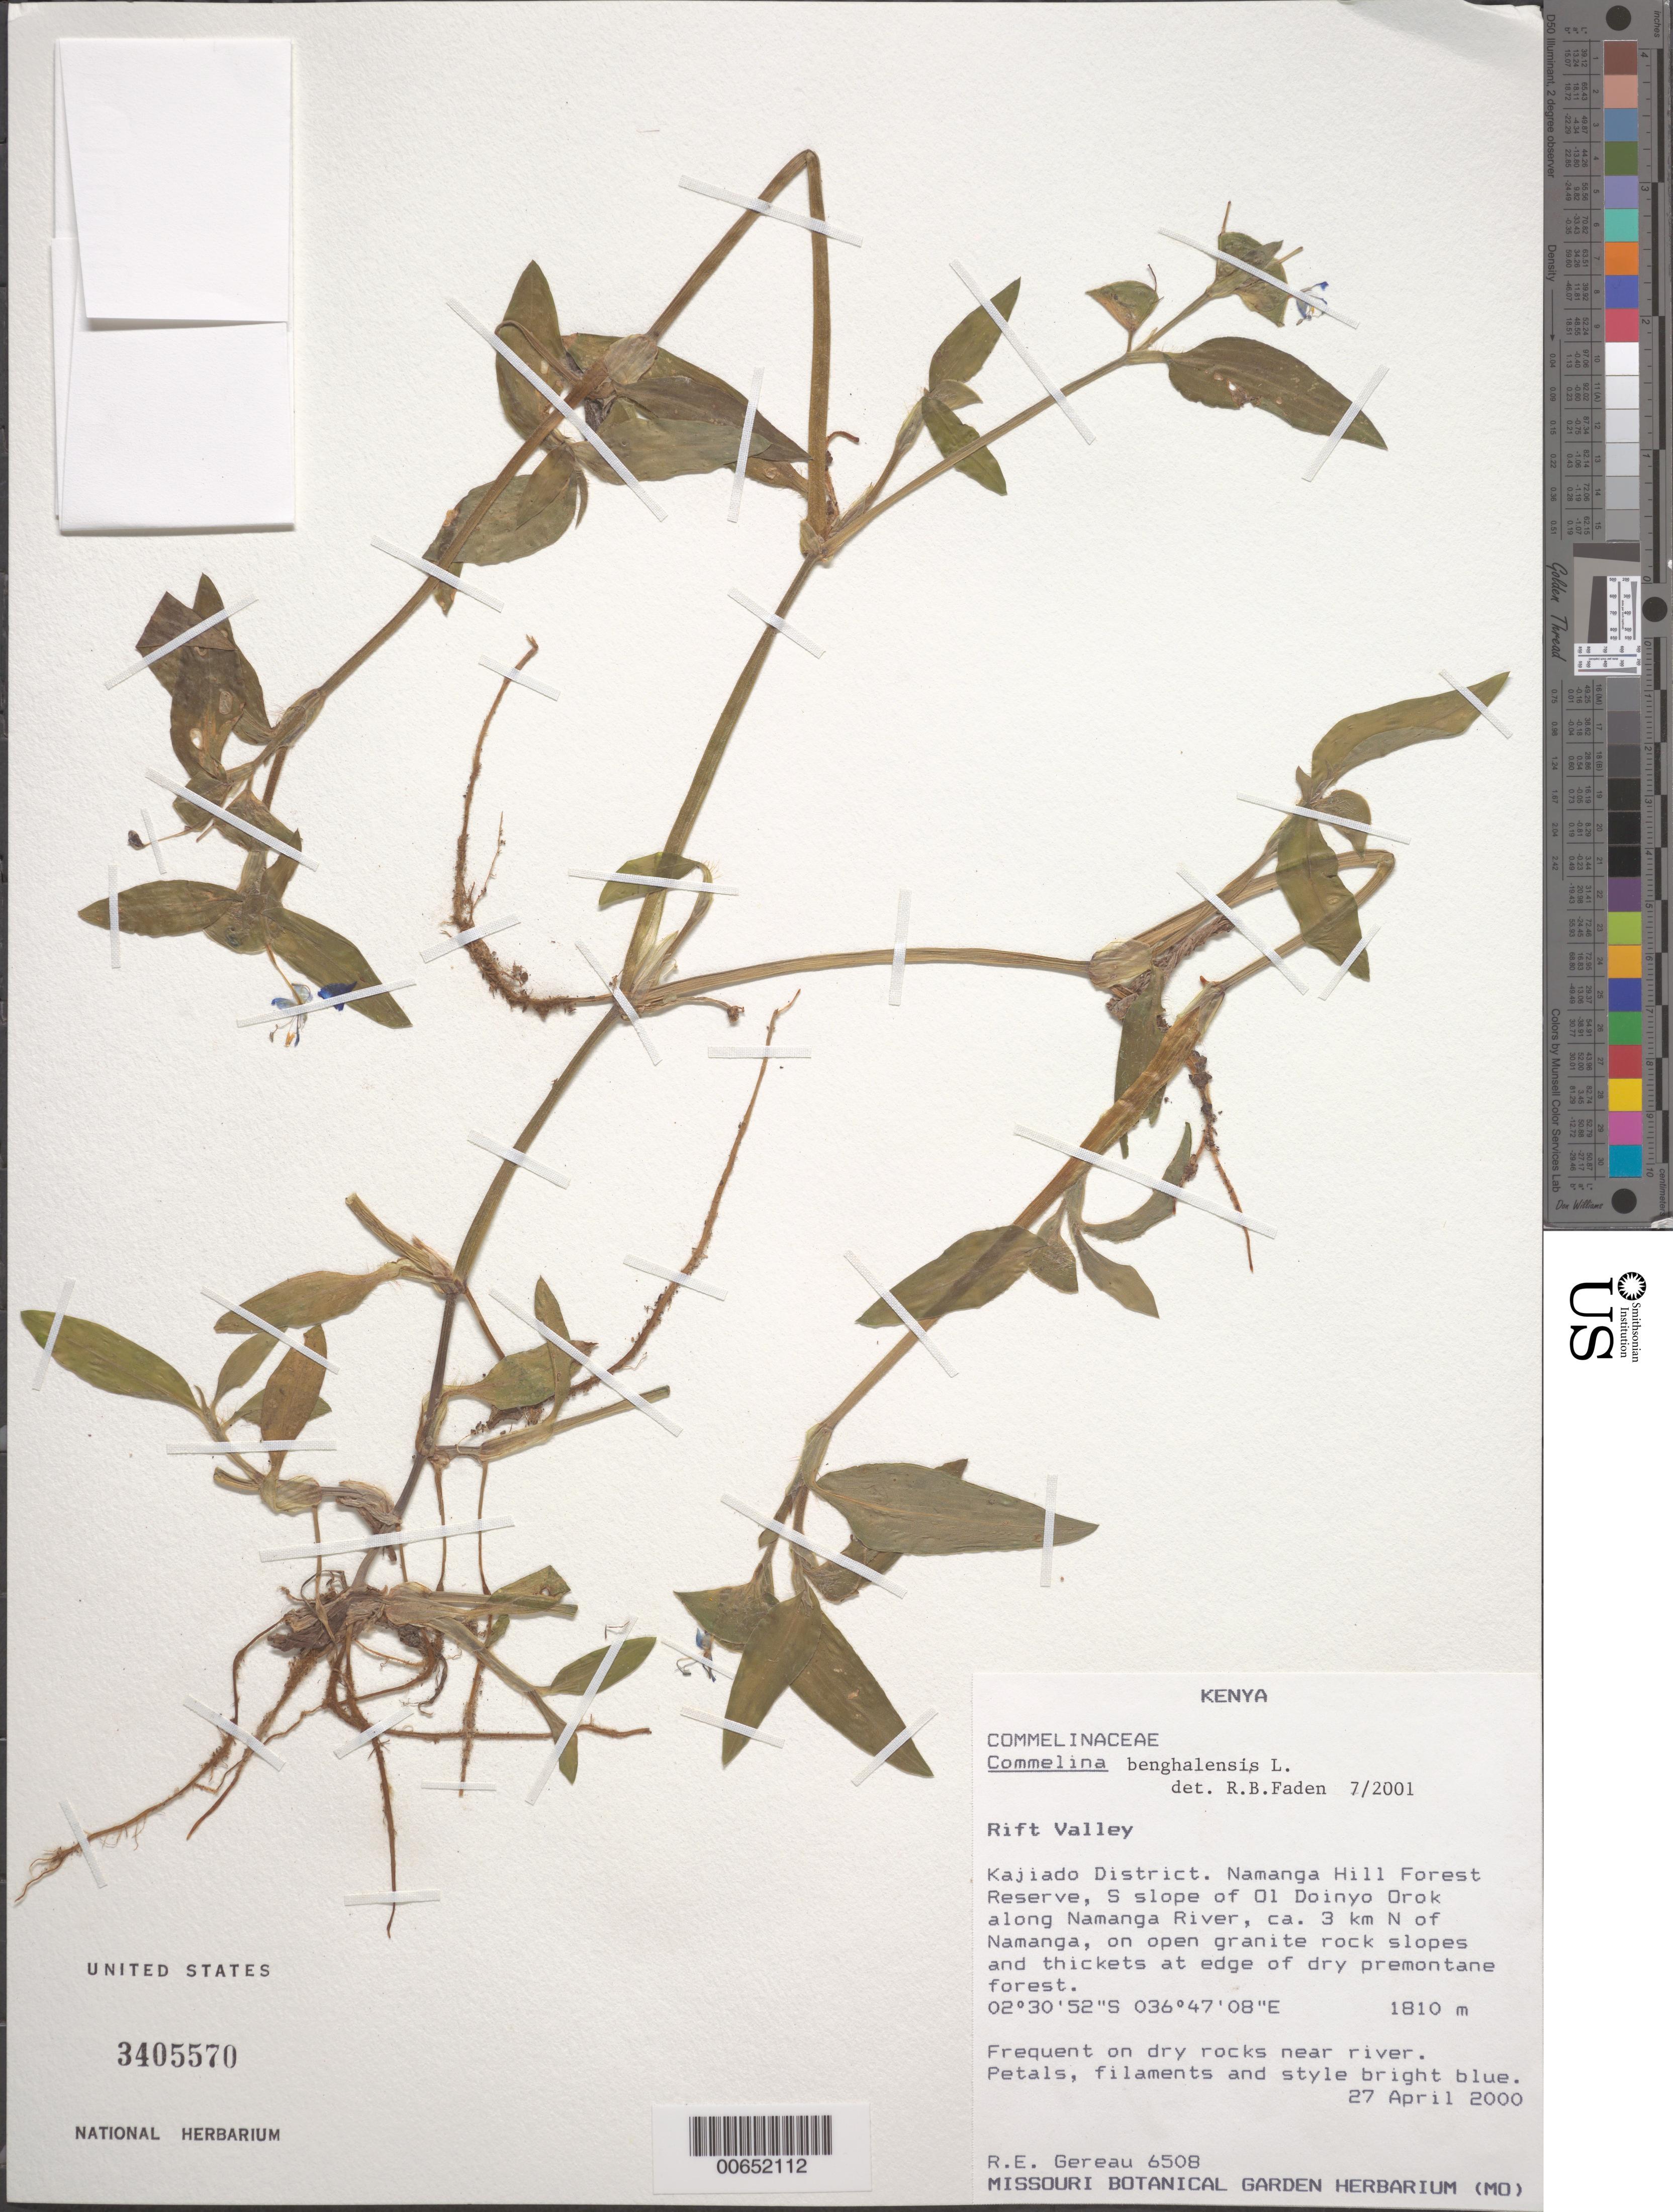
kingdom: Plantae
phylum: Tracheophyta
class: Liliopsida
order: Commelinales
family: Commelinaceae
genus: Commelina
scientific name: Commelina benghalensis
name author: L.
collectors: R. E. Gereau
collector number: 6508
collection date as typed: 27 04 2000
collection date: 2000-04-27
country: Kenya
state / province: Kajiado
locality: Rift valley, kajiado dist., namanga hill forest reserve, s of o1 doinyo orok along namanga river, n of namanga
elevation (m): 1810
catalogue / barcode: US 3405570